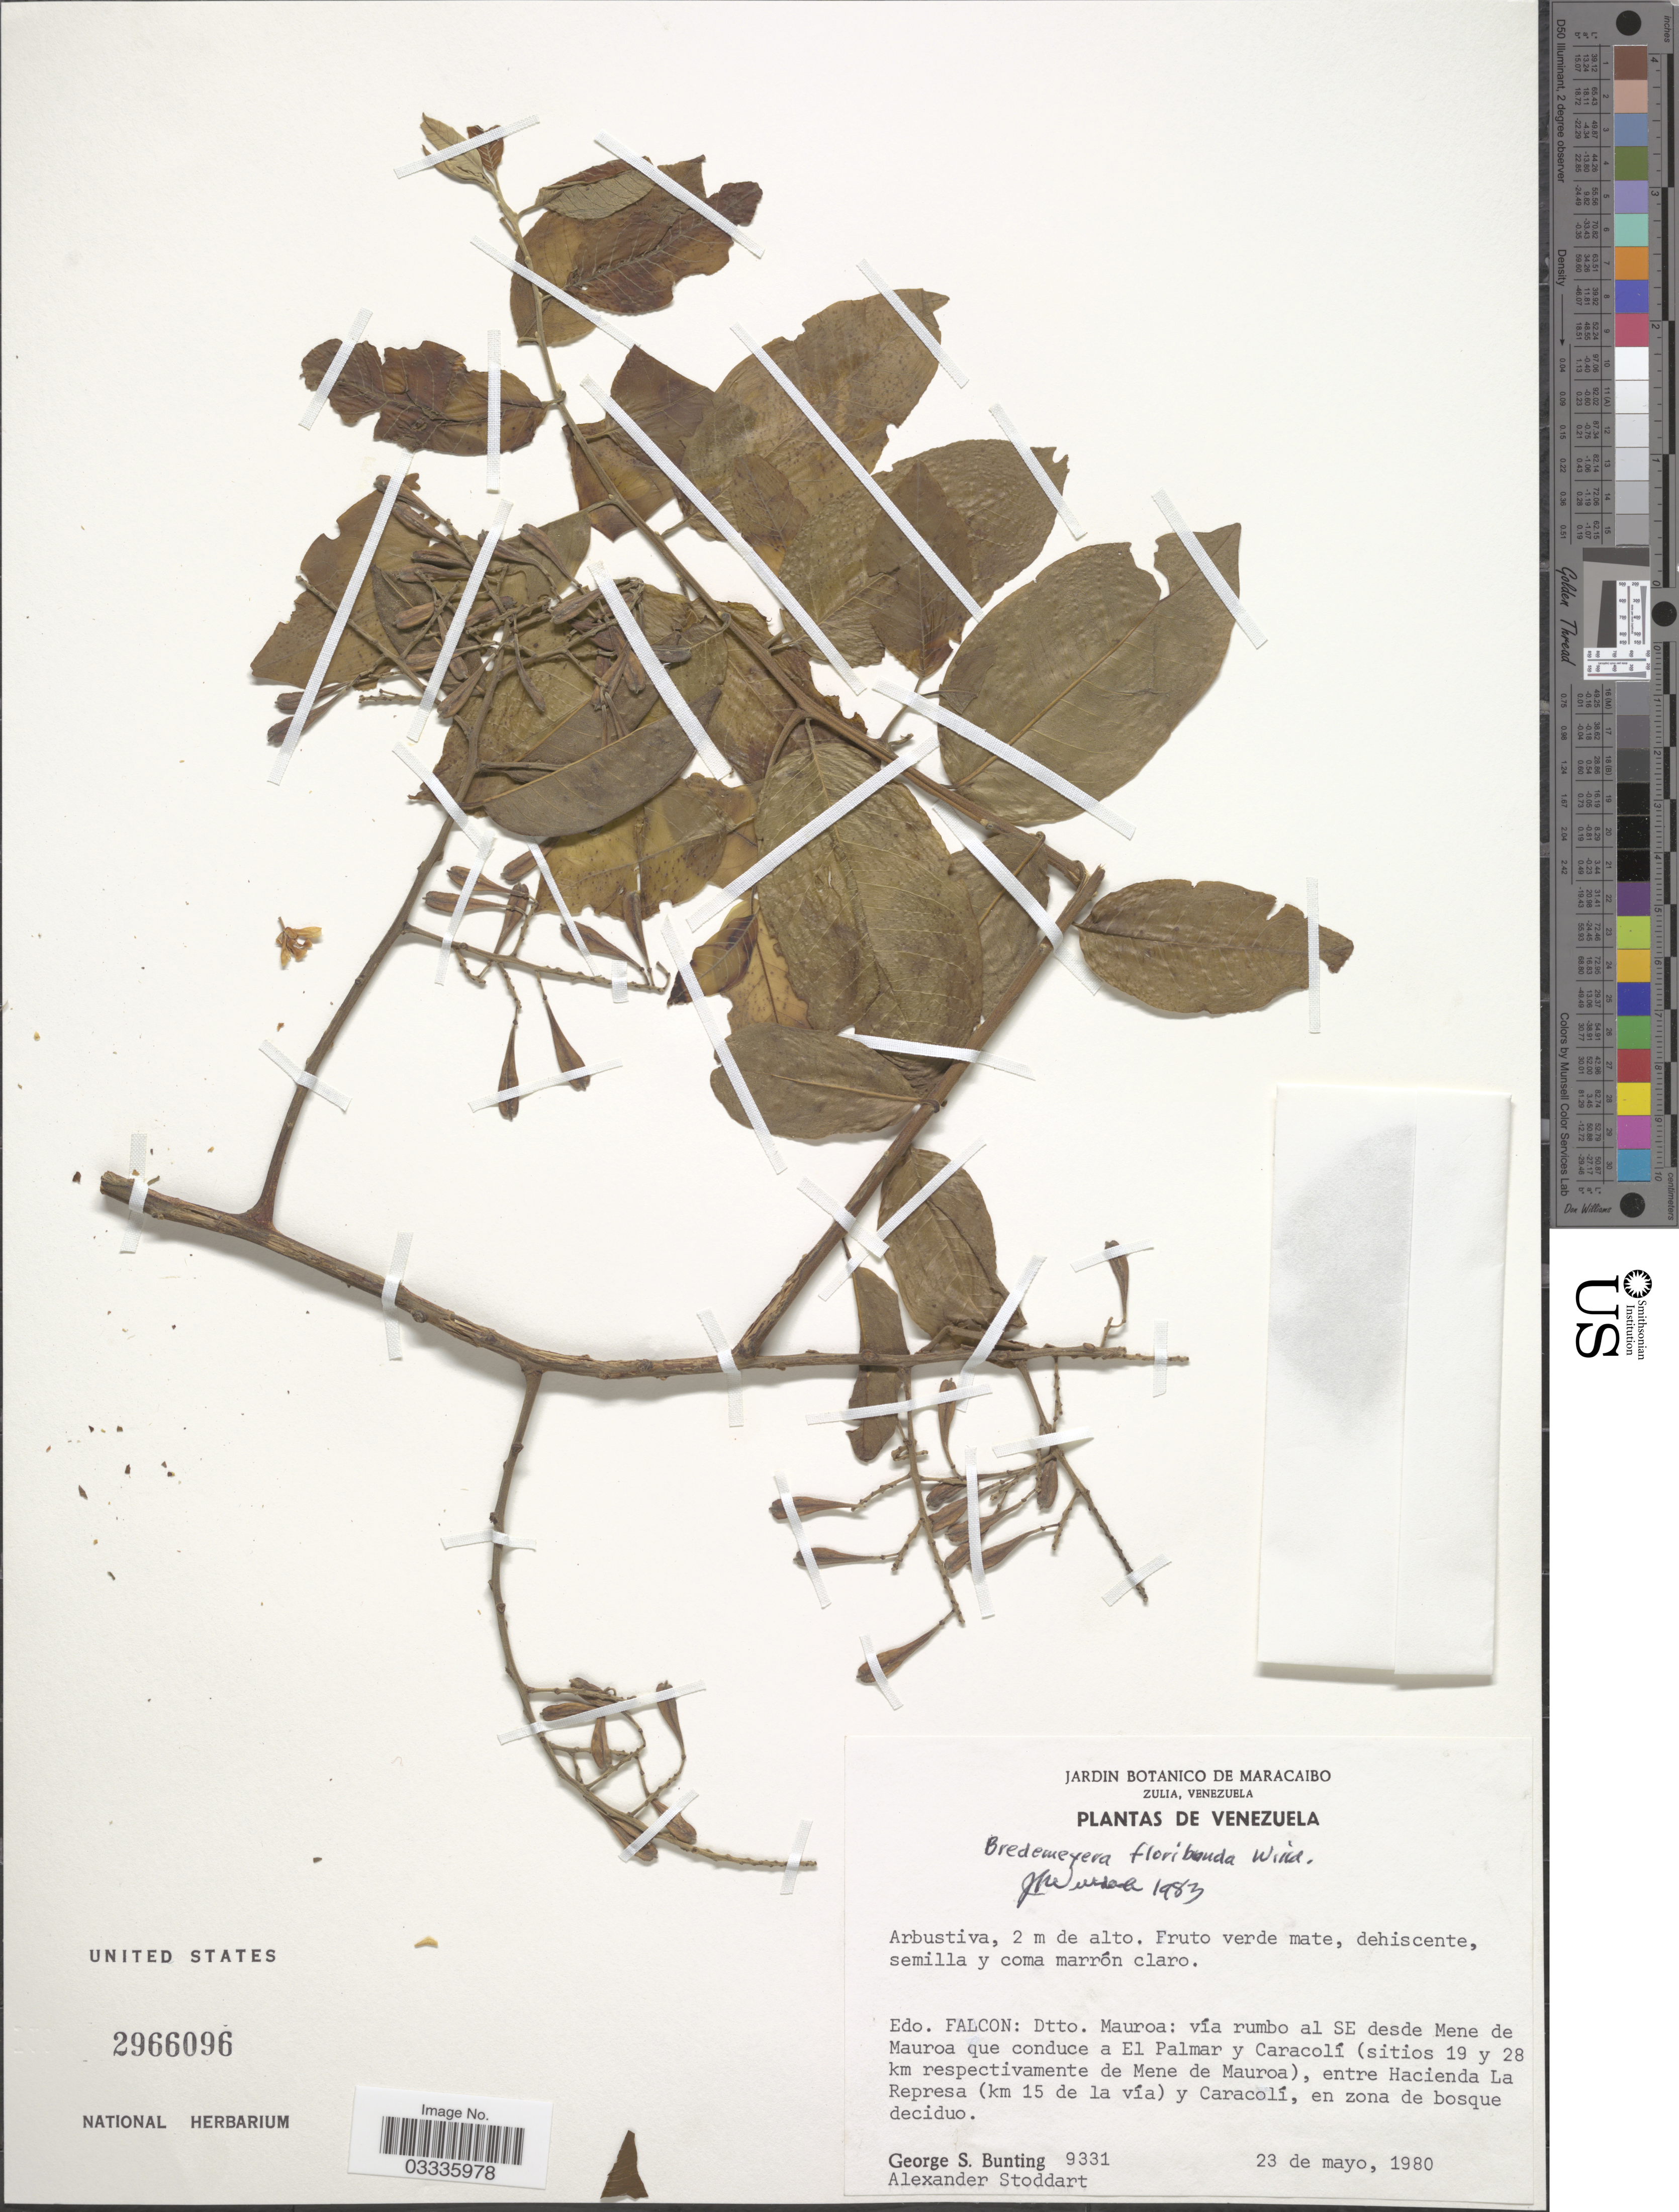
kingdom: Plantae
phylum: Tracheophyta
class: Magnoliopsida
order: Fabales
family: Polygalaceae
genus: Bredemeyera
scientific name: Bredemeyera floribunda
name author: Willd.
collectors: G. S. Bunting & A. Stoddart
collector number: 9331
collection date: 1980-05-23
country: Venezuela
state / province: Falcón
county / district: Mauroa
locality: Dtto. Mauroa: vía rumbo al SE desde Mene de Mauroa que conduce a El Palmar y Caracolí (sitios 19 y 28 km respectivamente de Mene de mauroa), entre Hacienda La Represa (km 15 de la vía) y Caracolí.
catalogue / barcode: US 2966096